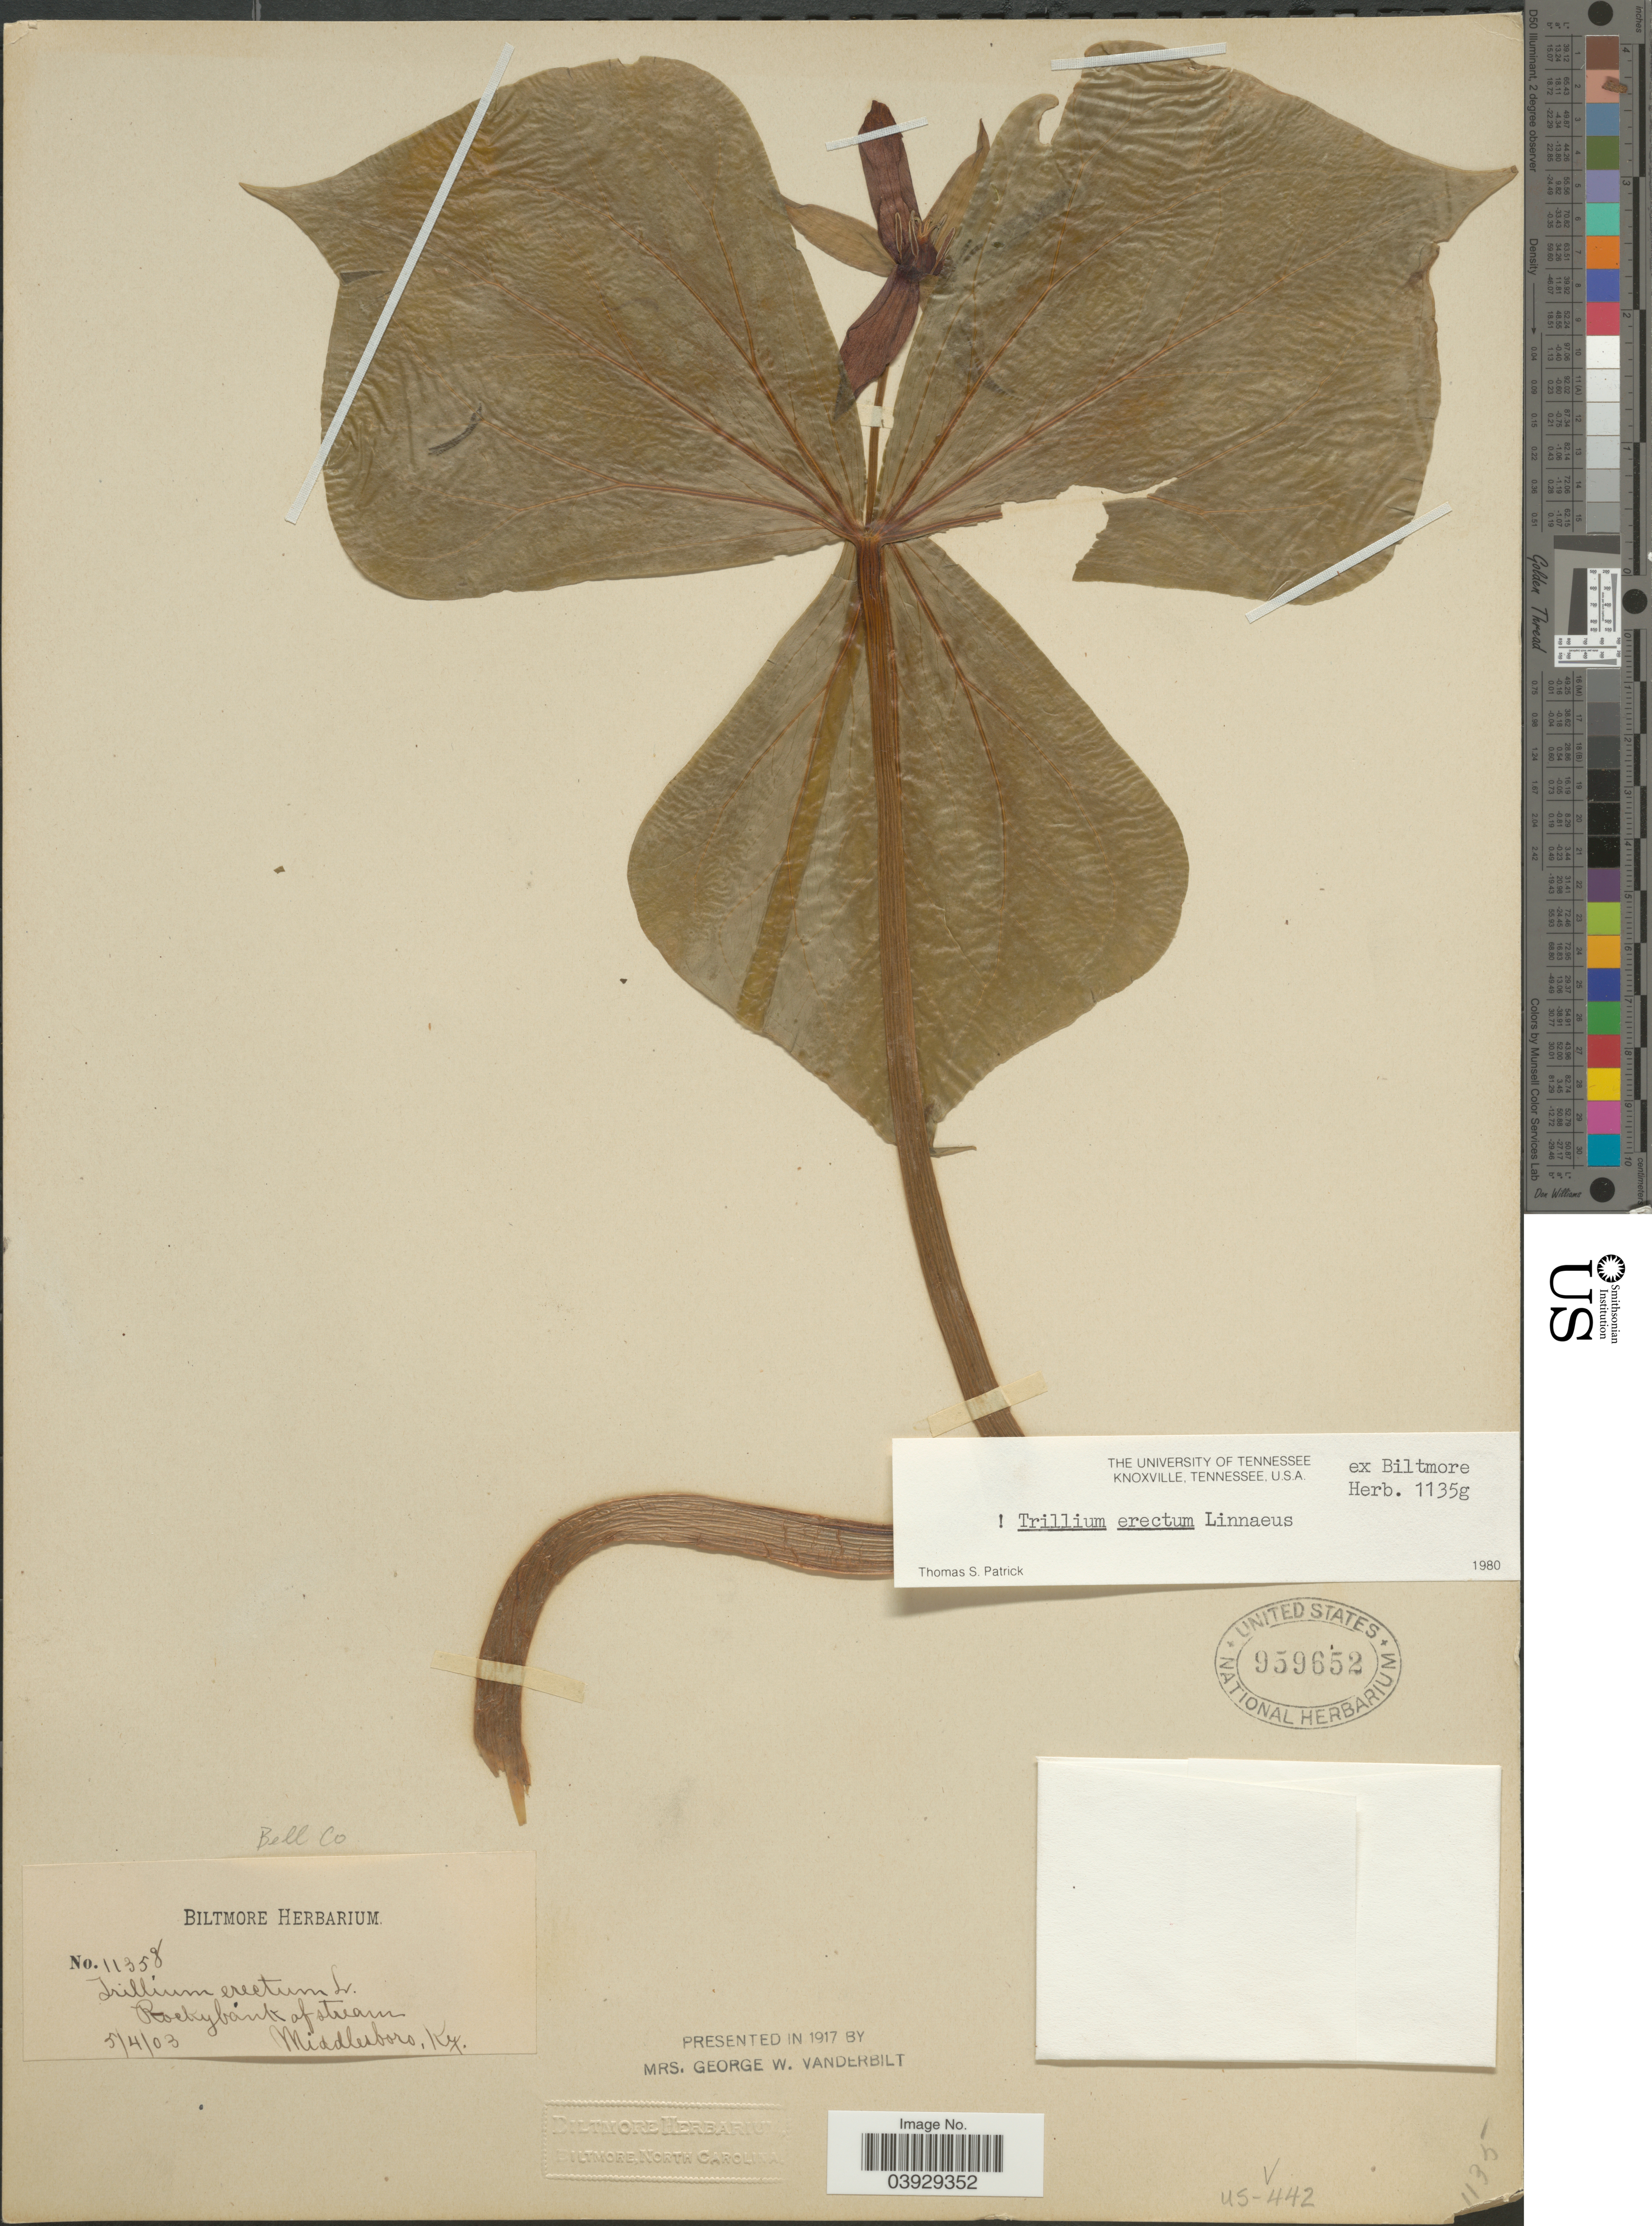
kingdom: Plantae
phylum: Tracheophyta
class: Liliopsida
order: Liliales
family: Melanthiaceae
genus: Trillium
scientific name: Trillium erectum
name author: L.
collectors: ex herb. Biltmore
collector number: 11358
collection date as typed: Transcribed d/m/y: 4/5/3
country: United States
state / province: Kentucky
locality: Rocky bank of stream. Middlesboro.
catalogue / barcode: US 959652